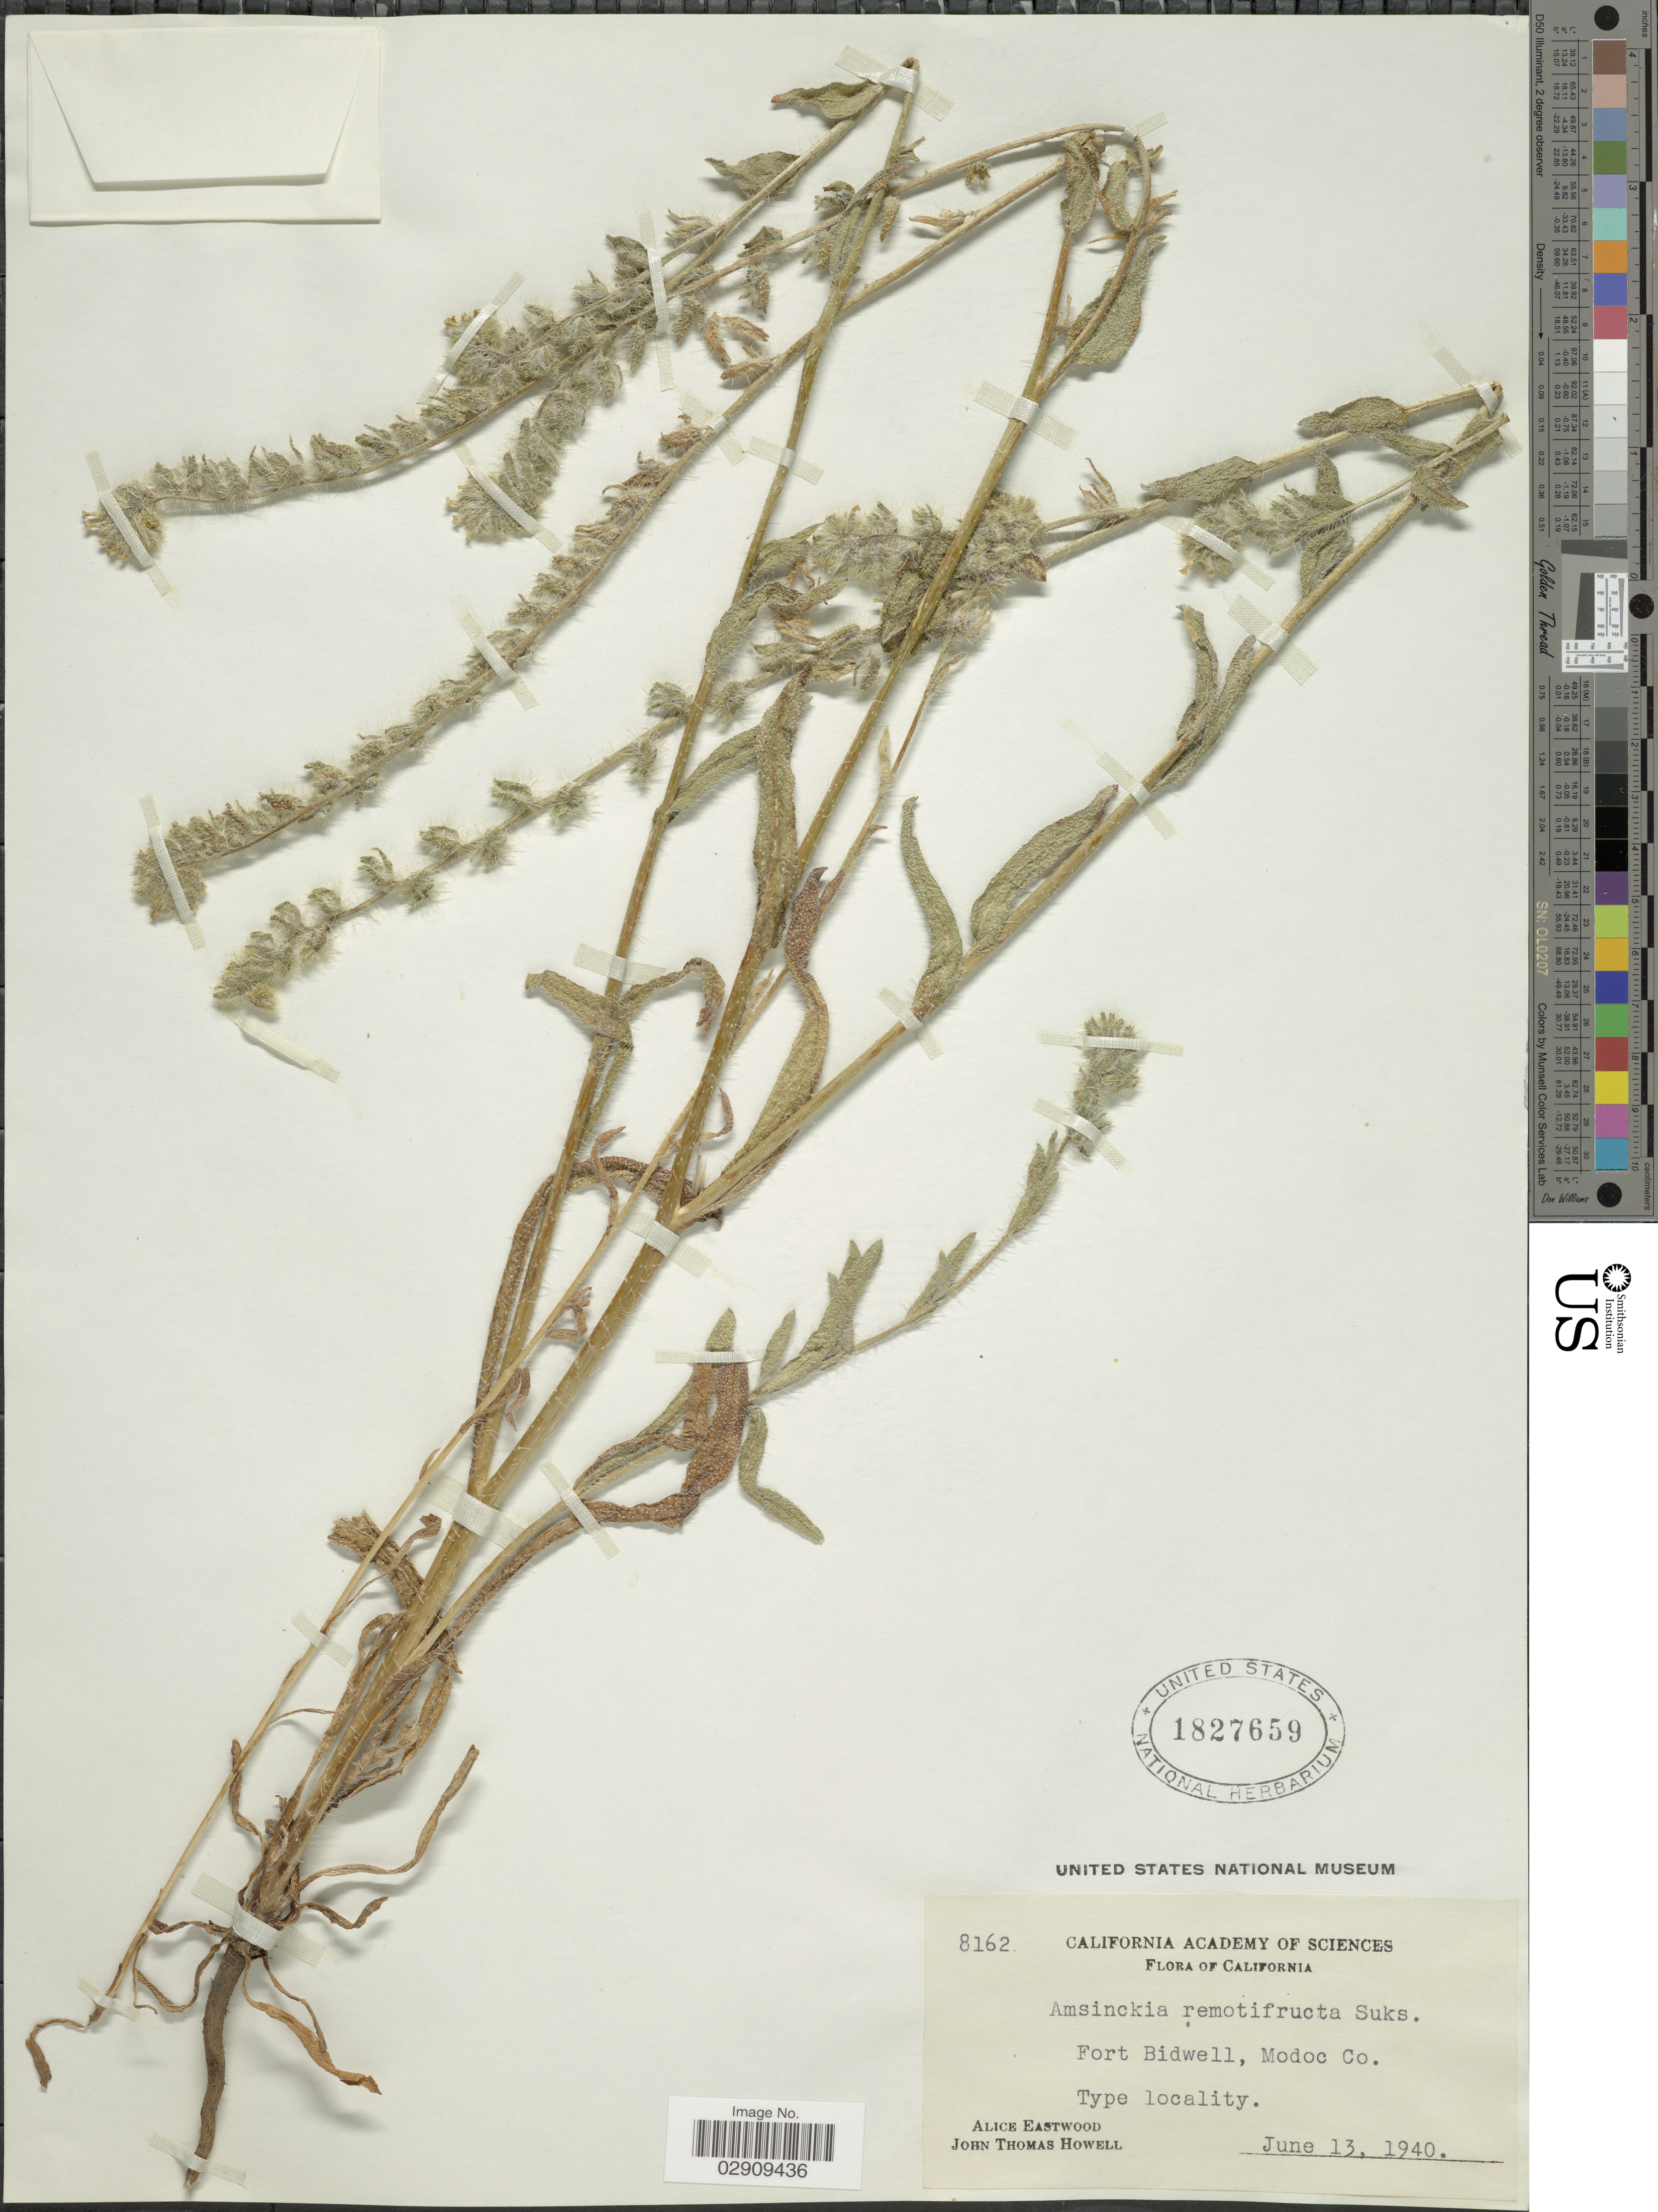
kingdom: Plantae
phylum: Tracheophyta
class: Magnoliopsida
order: Boraginales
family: Boraginaceae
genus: Amsinckia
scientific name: Amsinckia tessellata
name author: A. Gray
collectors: A. Eastwood & J. T. Howell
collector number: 8162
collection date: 1940-06-13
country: United States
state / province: California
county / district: Modoc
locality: Fort Bidwell, Modoc Co.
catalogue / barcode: US 1827659